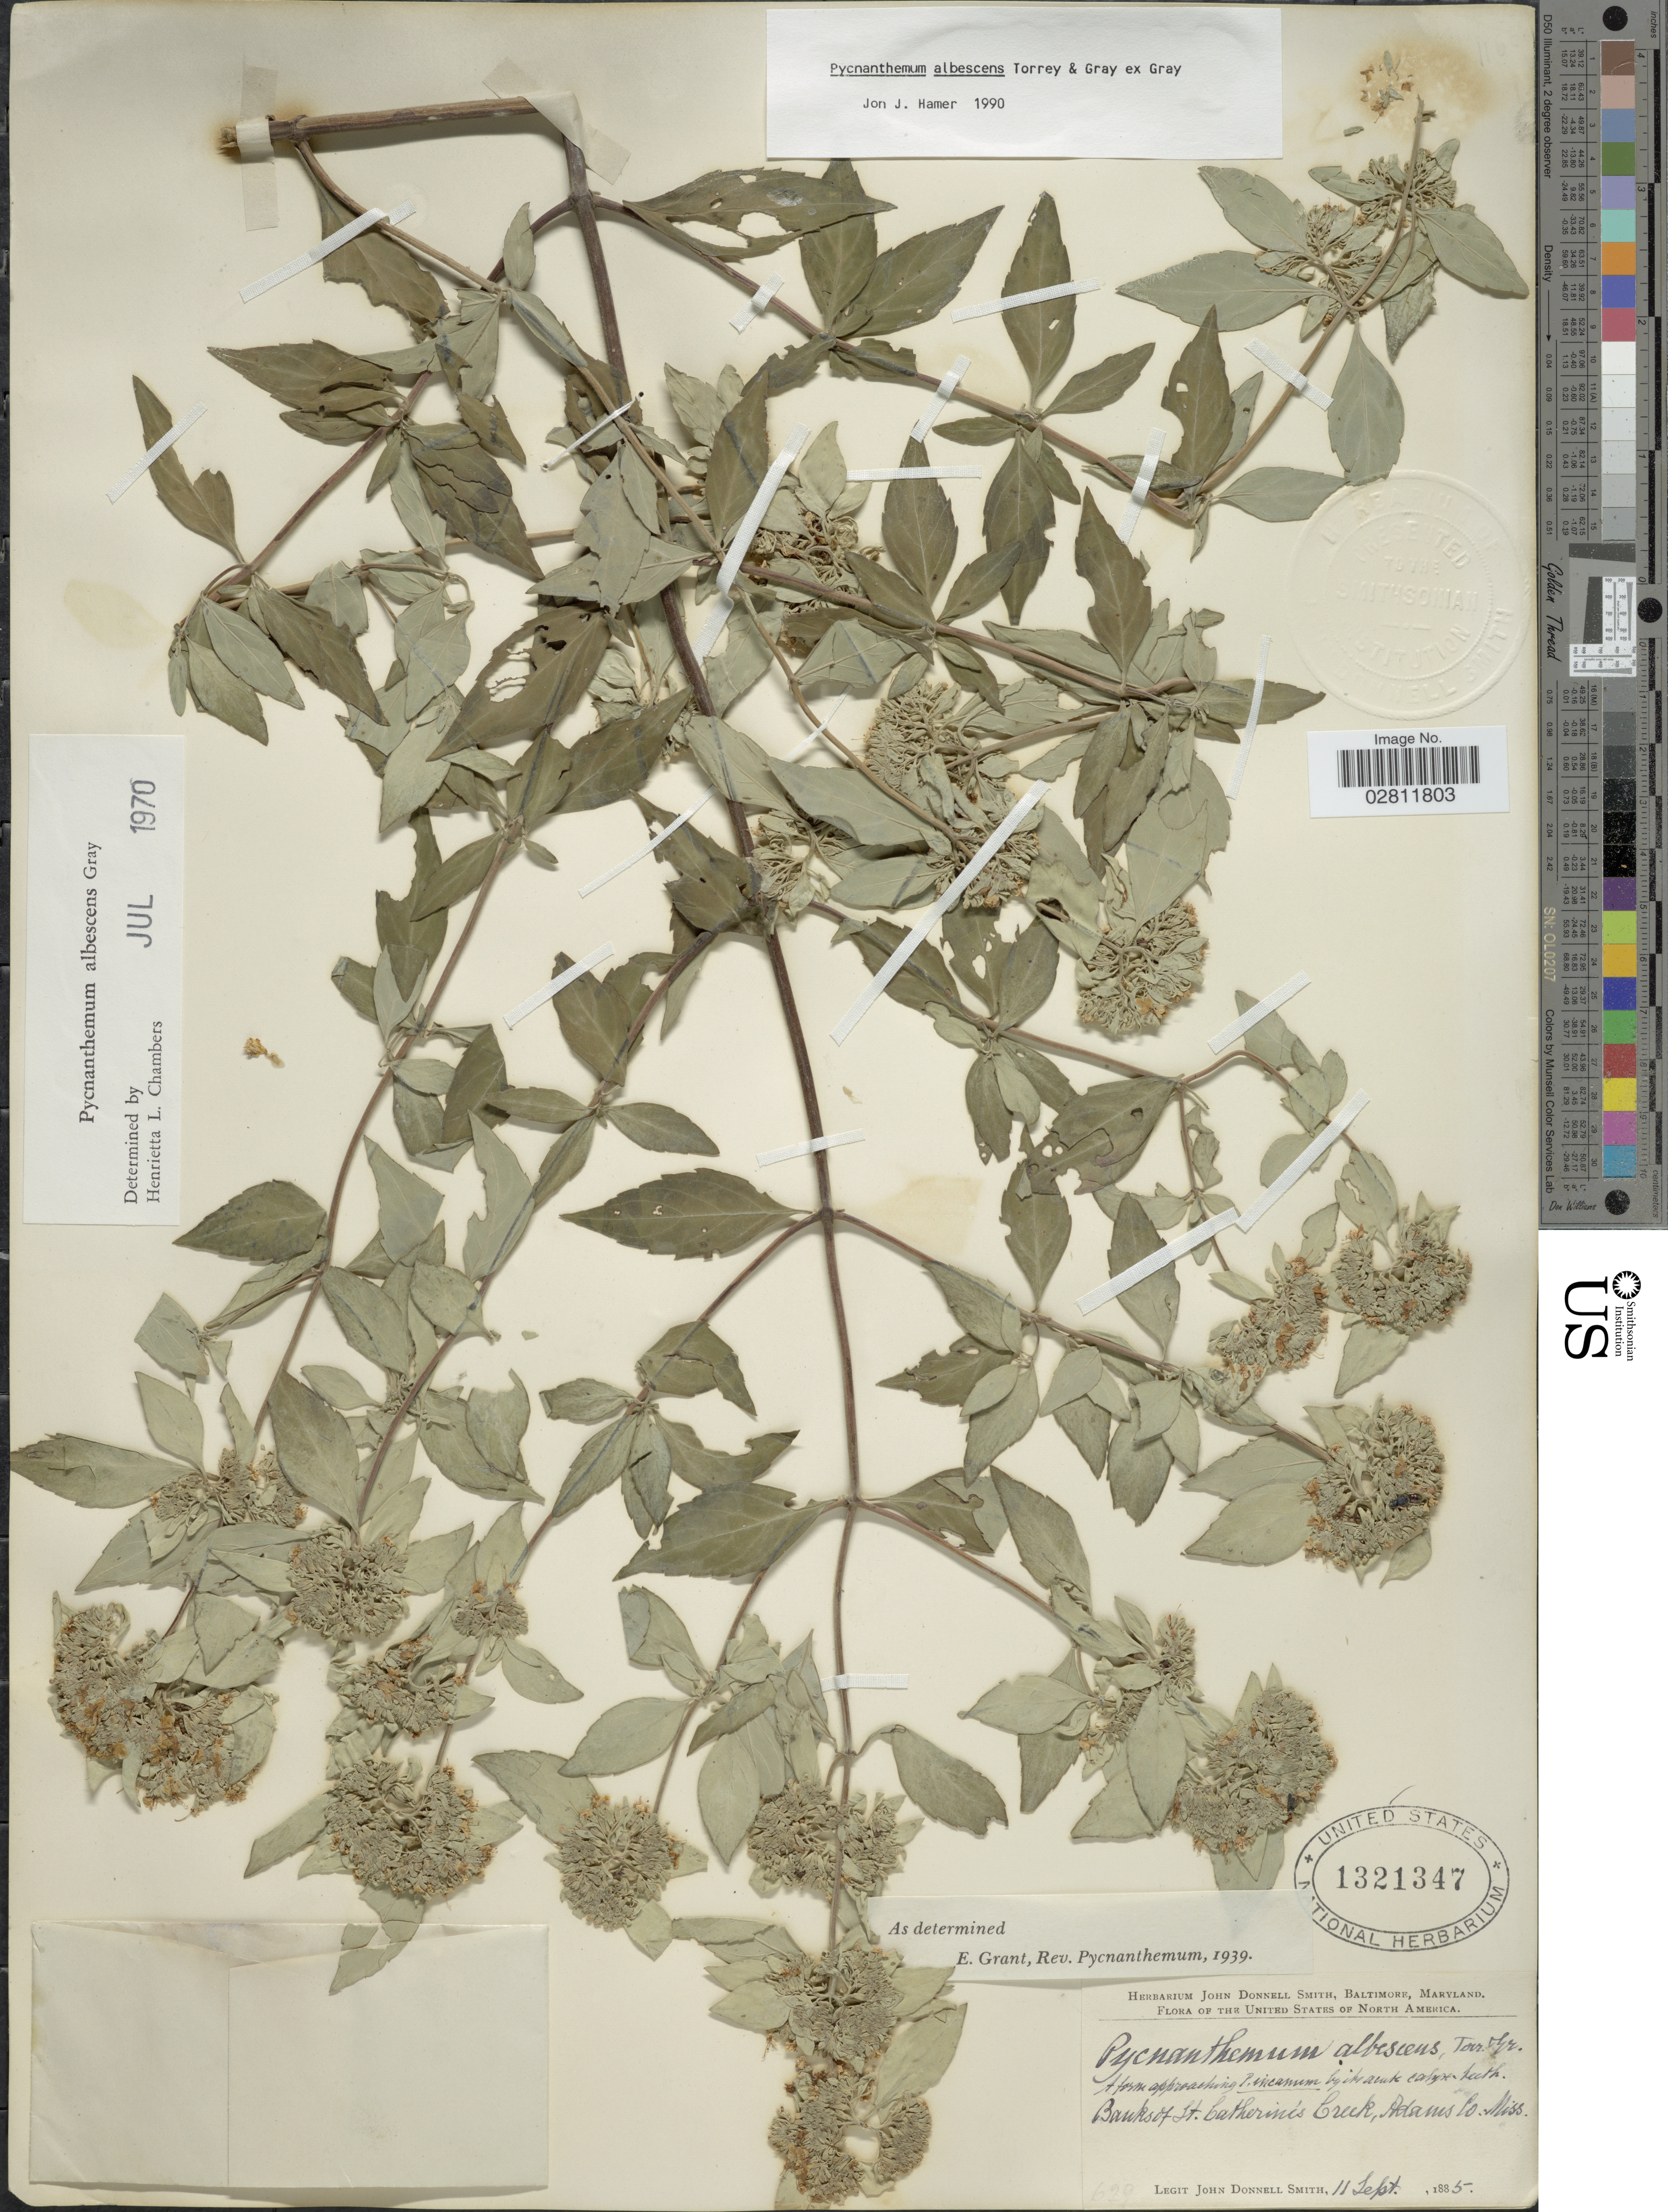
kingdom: Plantae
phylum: Tracheophyta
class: Magnoliopsida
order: Lamiales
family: Lamiaceae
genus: Pycnanthemum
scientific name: Pycnanthemum albescens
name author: Torr. & A. Gray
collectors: J. Donnell Smith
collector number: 629*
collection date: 1885-09-11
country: United States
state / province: Mississippi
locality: Banks of St. Catherine's Creek, Adams Co.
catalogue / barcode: US 1321347